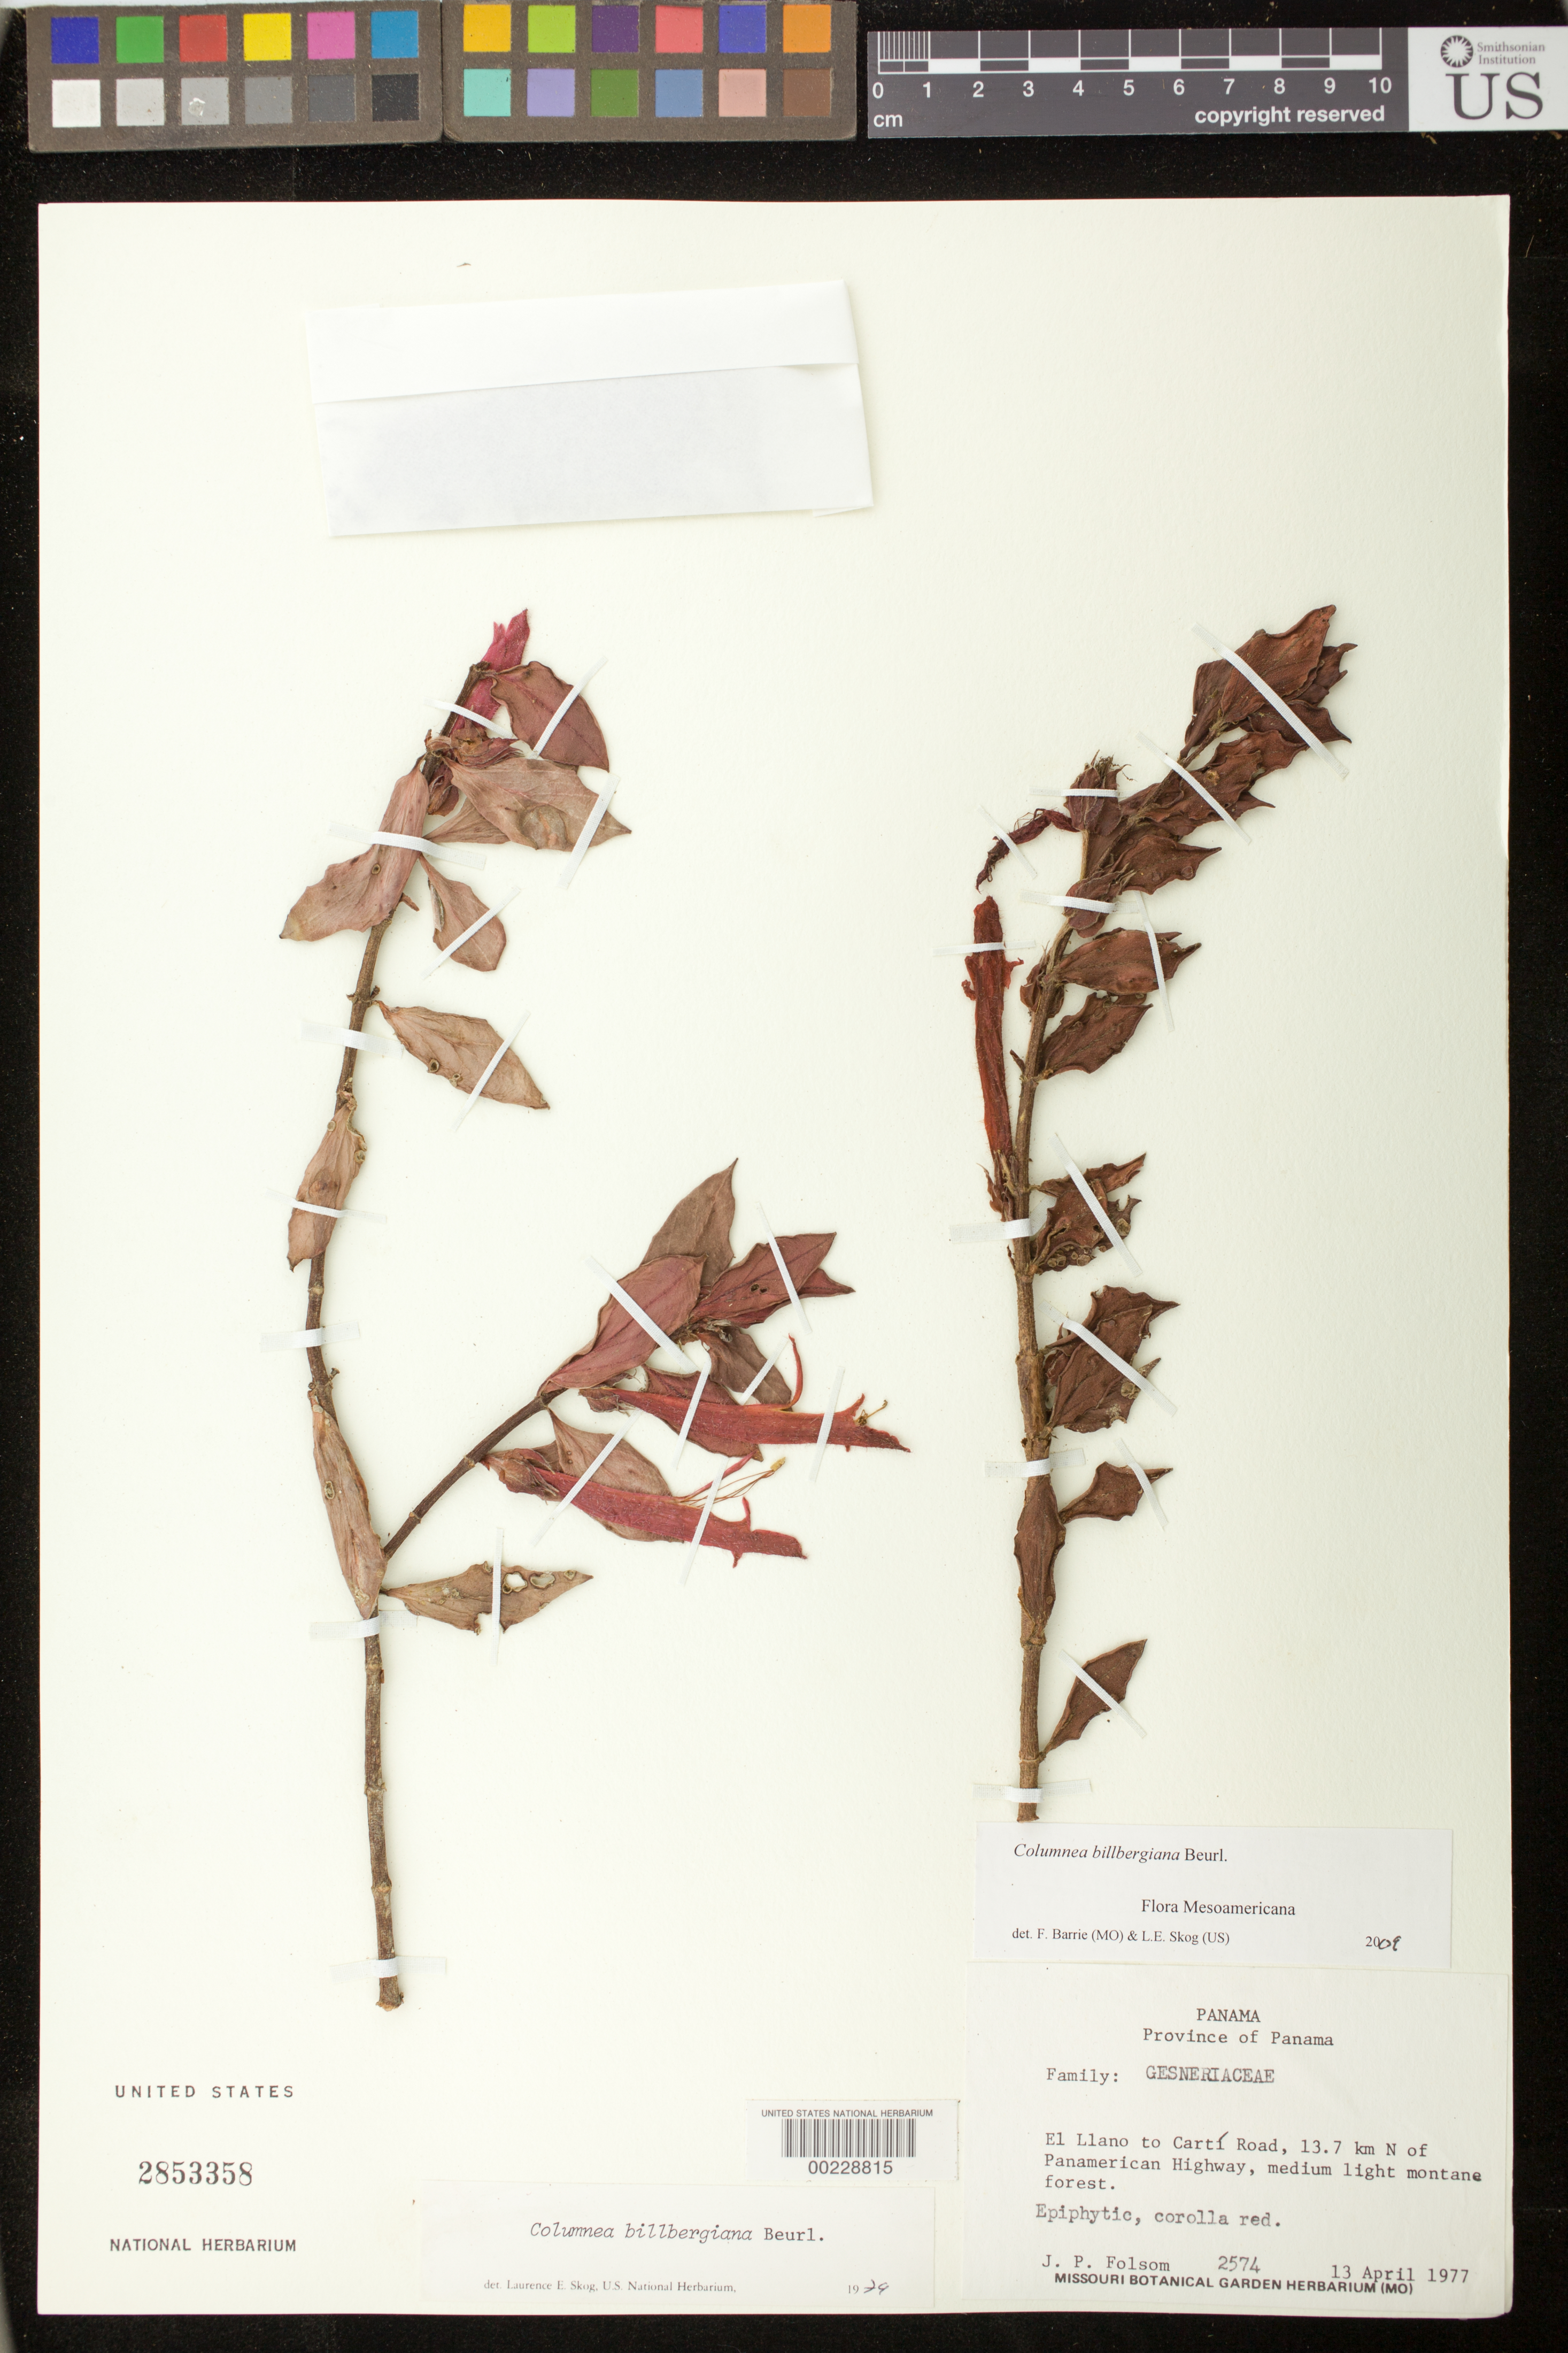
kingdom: Plantae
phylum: Tracheophyta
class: Magnoliopsida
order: Lamiales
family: Gesneriaceae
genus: Columnea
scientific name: Columnea billbergiana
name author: Beurl.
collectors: J. P. Folsom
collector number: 2574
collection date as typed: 13 Apr 1977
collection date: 1977-04-13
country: Panama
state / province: Panamá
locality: El Llano to Carti road, 13.7 km N of Panamerican highway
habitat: Medium light montane forest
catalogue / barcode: US 2853358